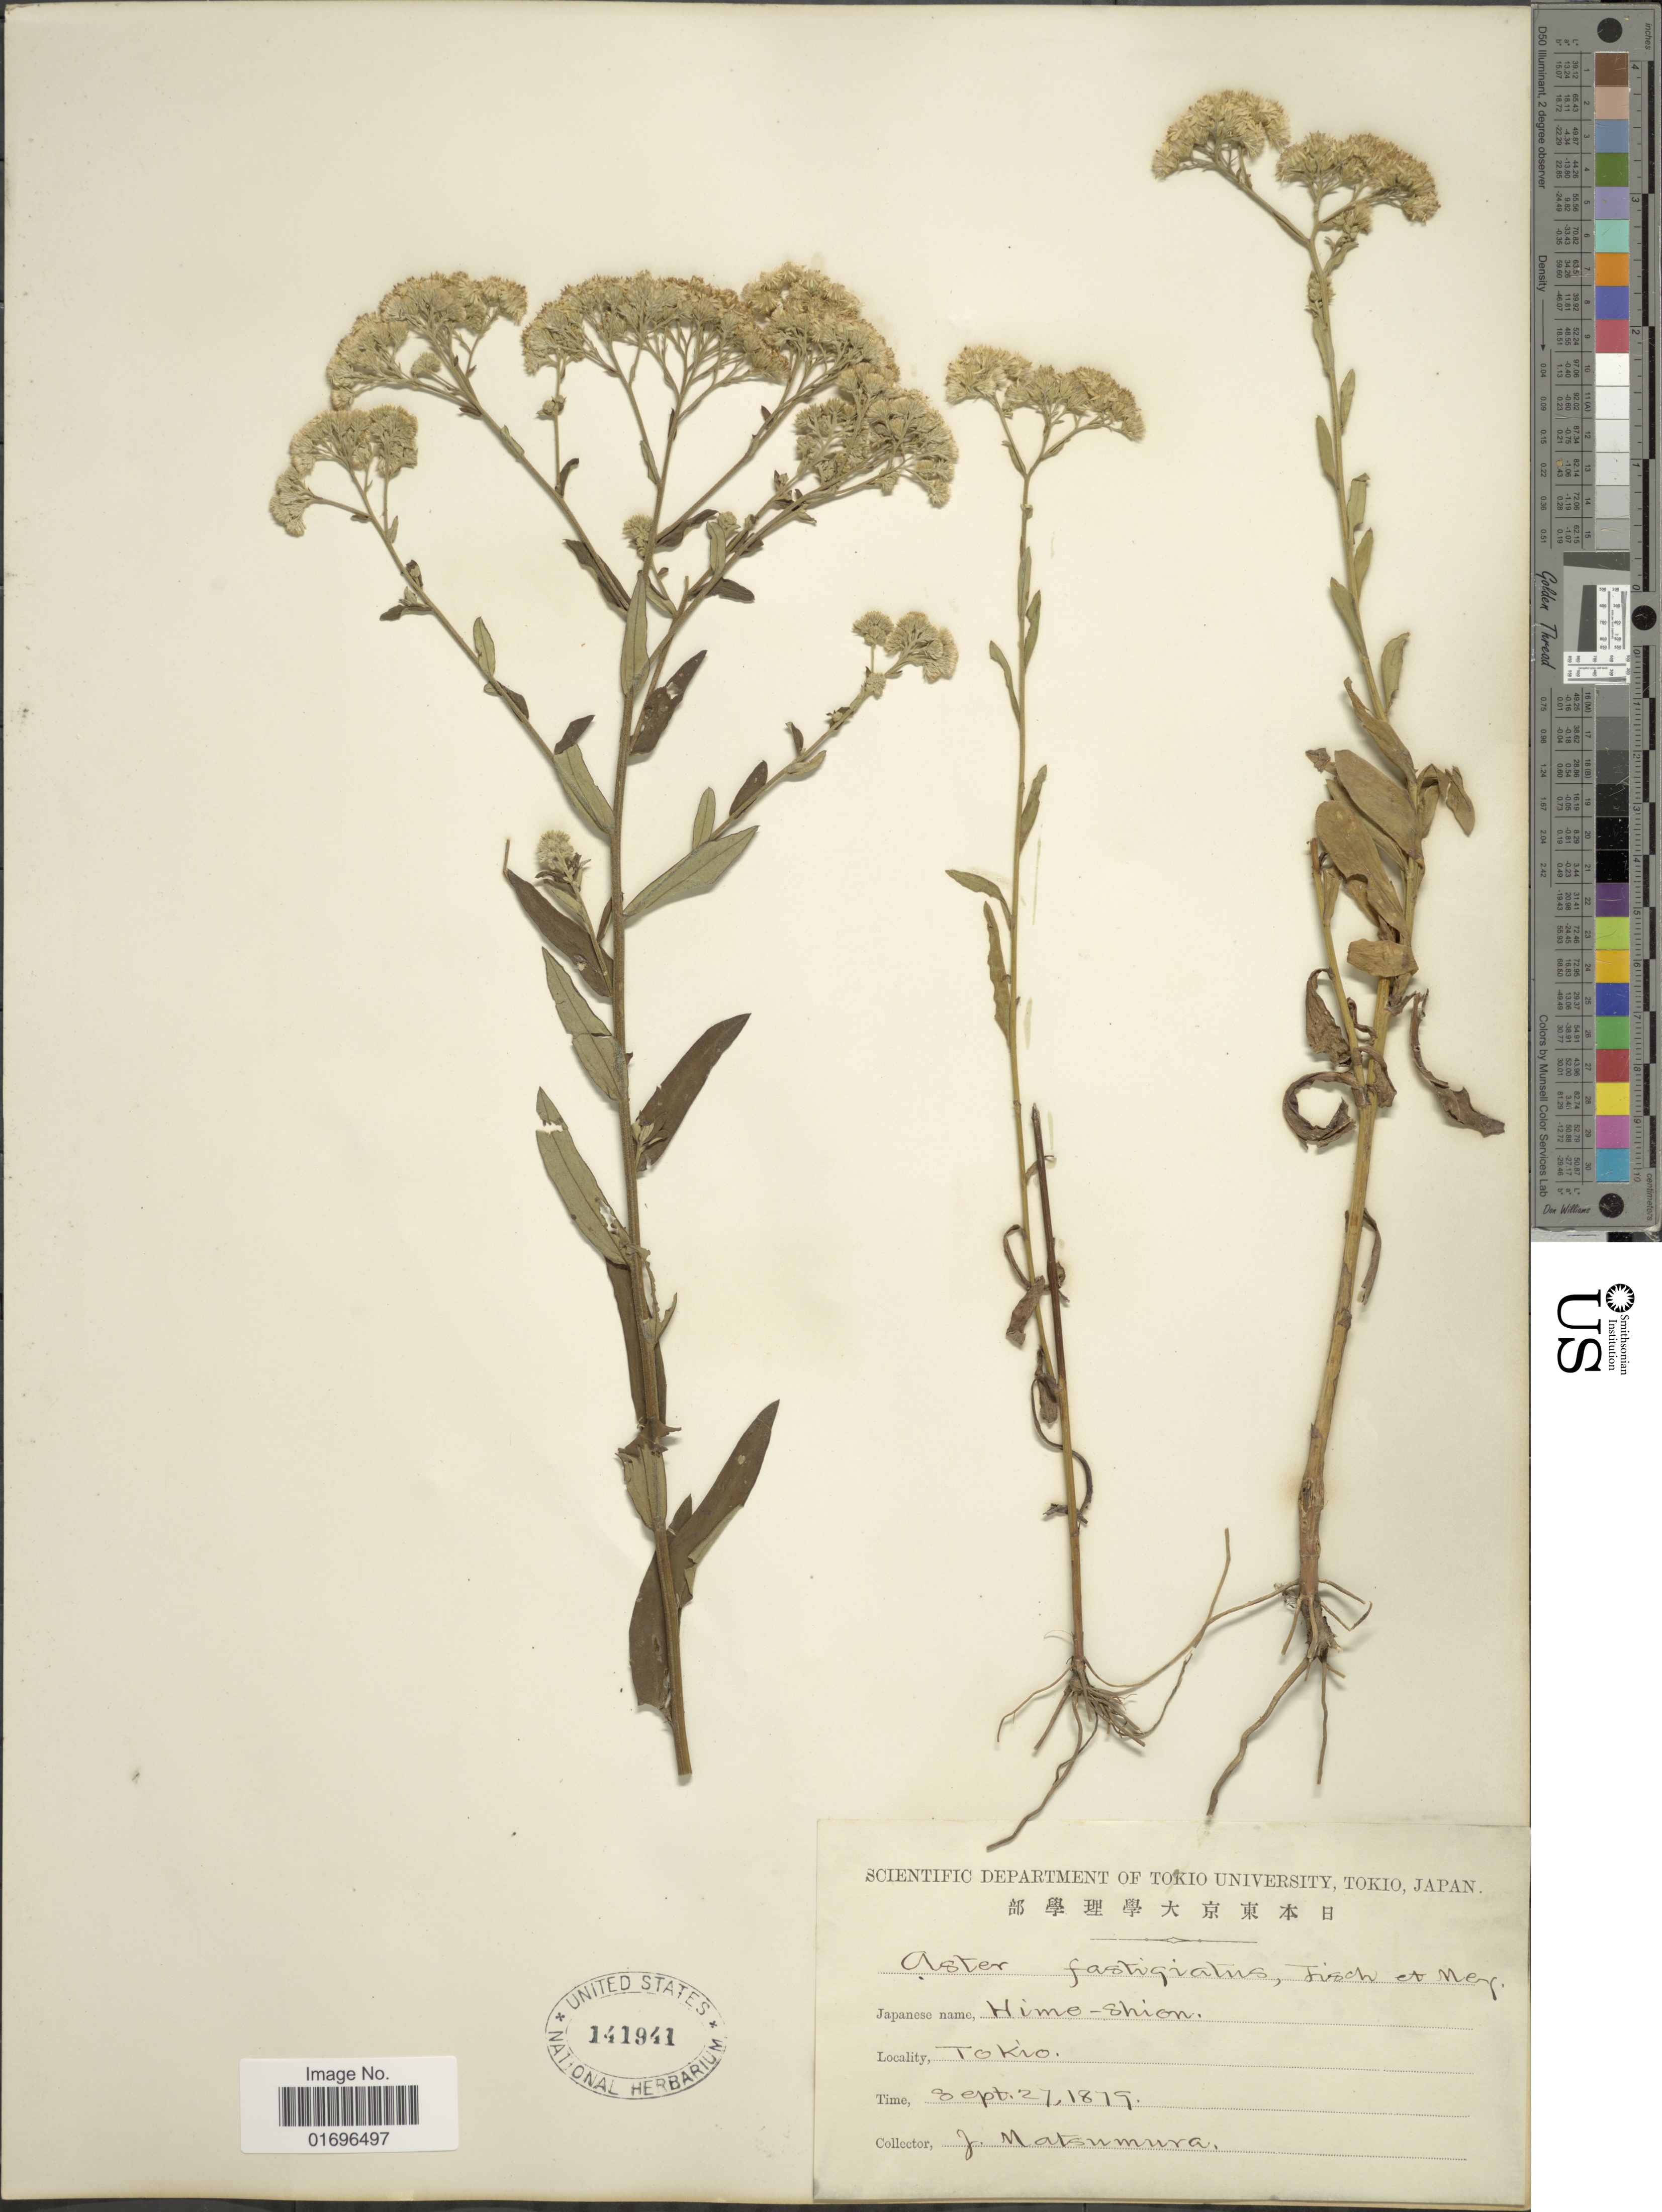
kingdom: Plantae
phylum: Tracheophyta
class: Magnoliopsida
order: Asterales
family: Asteraceae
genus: Aster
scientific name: Aster fastigiatus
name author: Fisch.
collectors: J. Matsumura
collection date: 1879-09-27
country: Japan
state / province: Tokyo, Federal City of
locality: Tokio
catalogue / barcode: US 141941